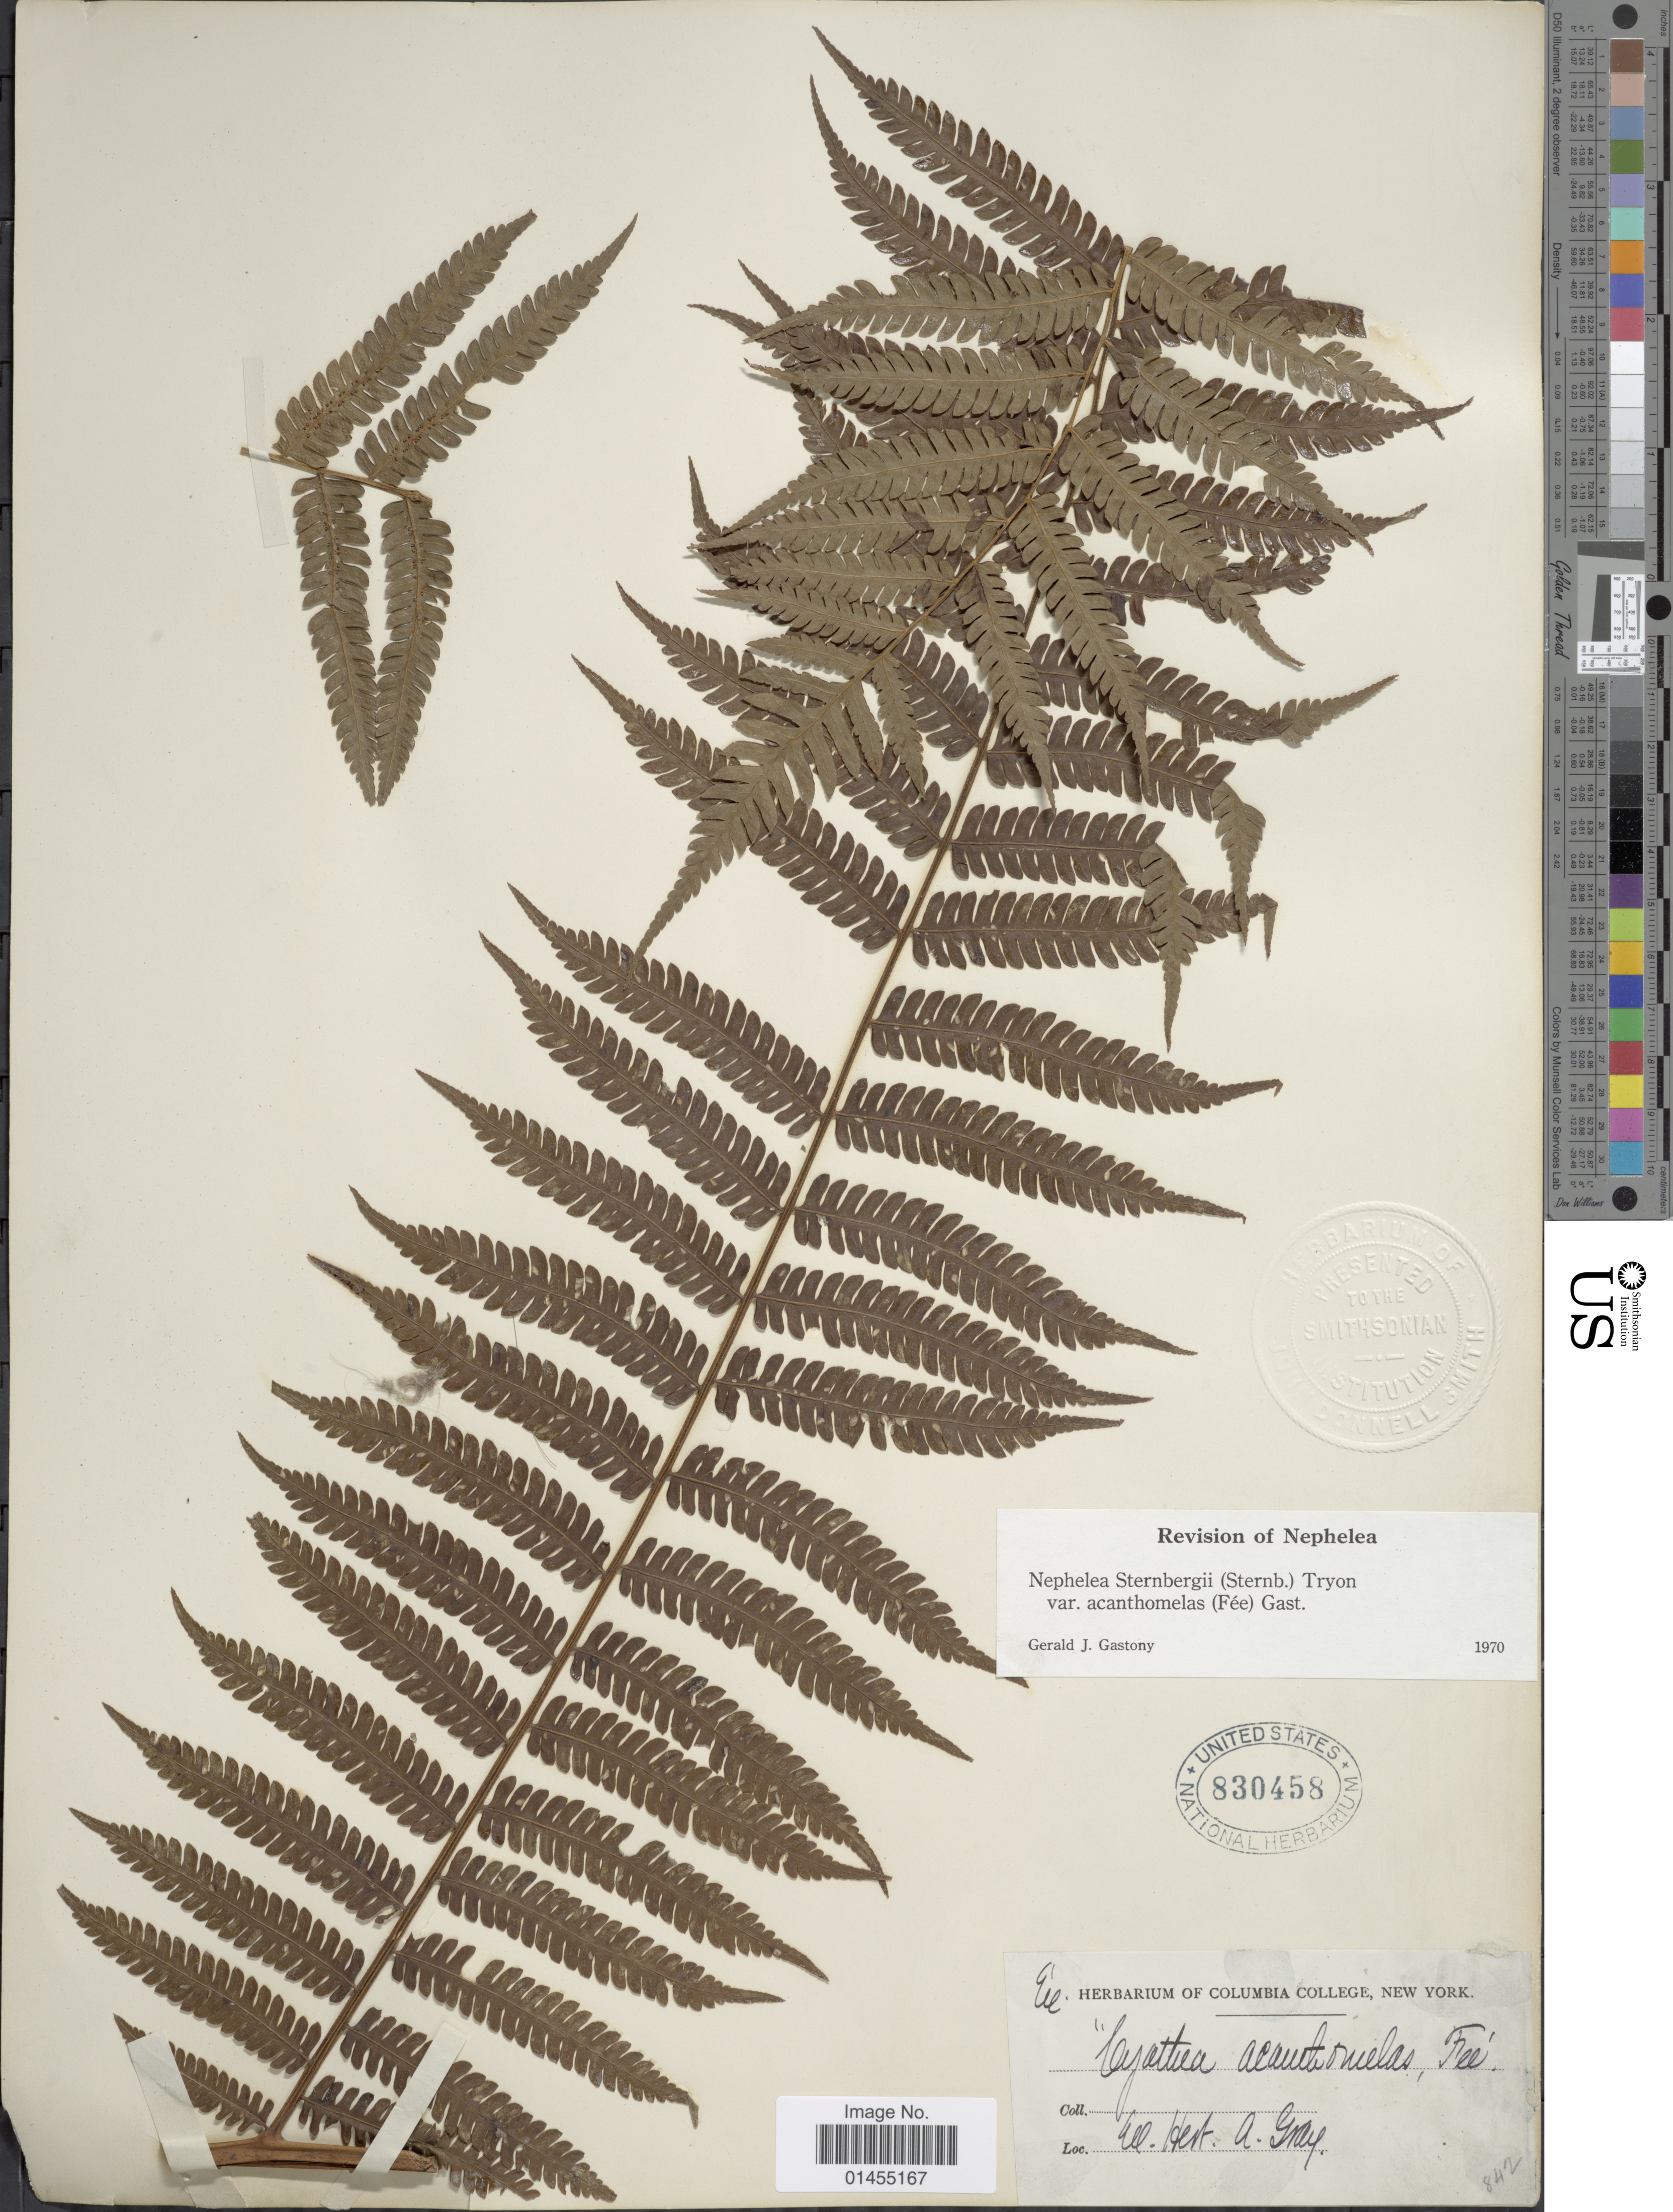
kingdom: Plantae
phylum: Tracheophyta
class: Polypodiopsida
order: Cyatheales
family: Cyatheaceae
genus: Alsophila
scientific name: Alsophila sternbergii var. acanthomelos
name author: D.S. Conant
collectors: ex Herb. A. Gray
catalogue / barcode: US 830458